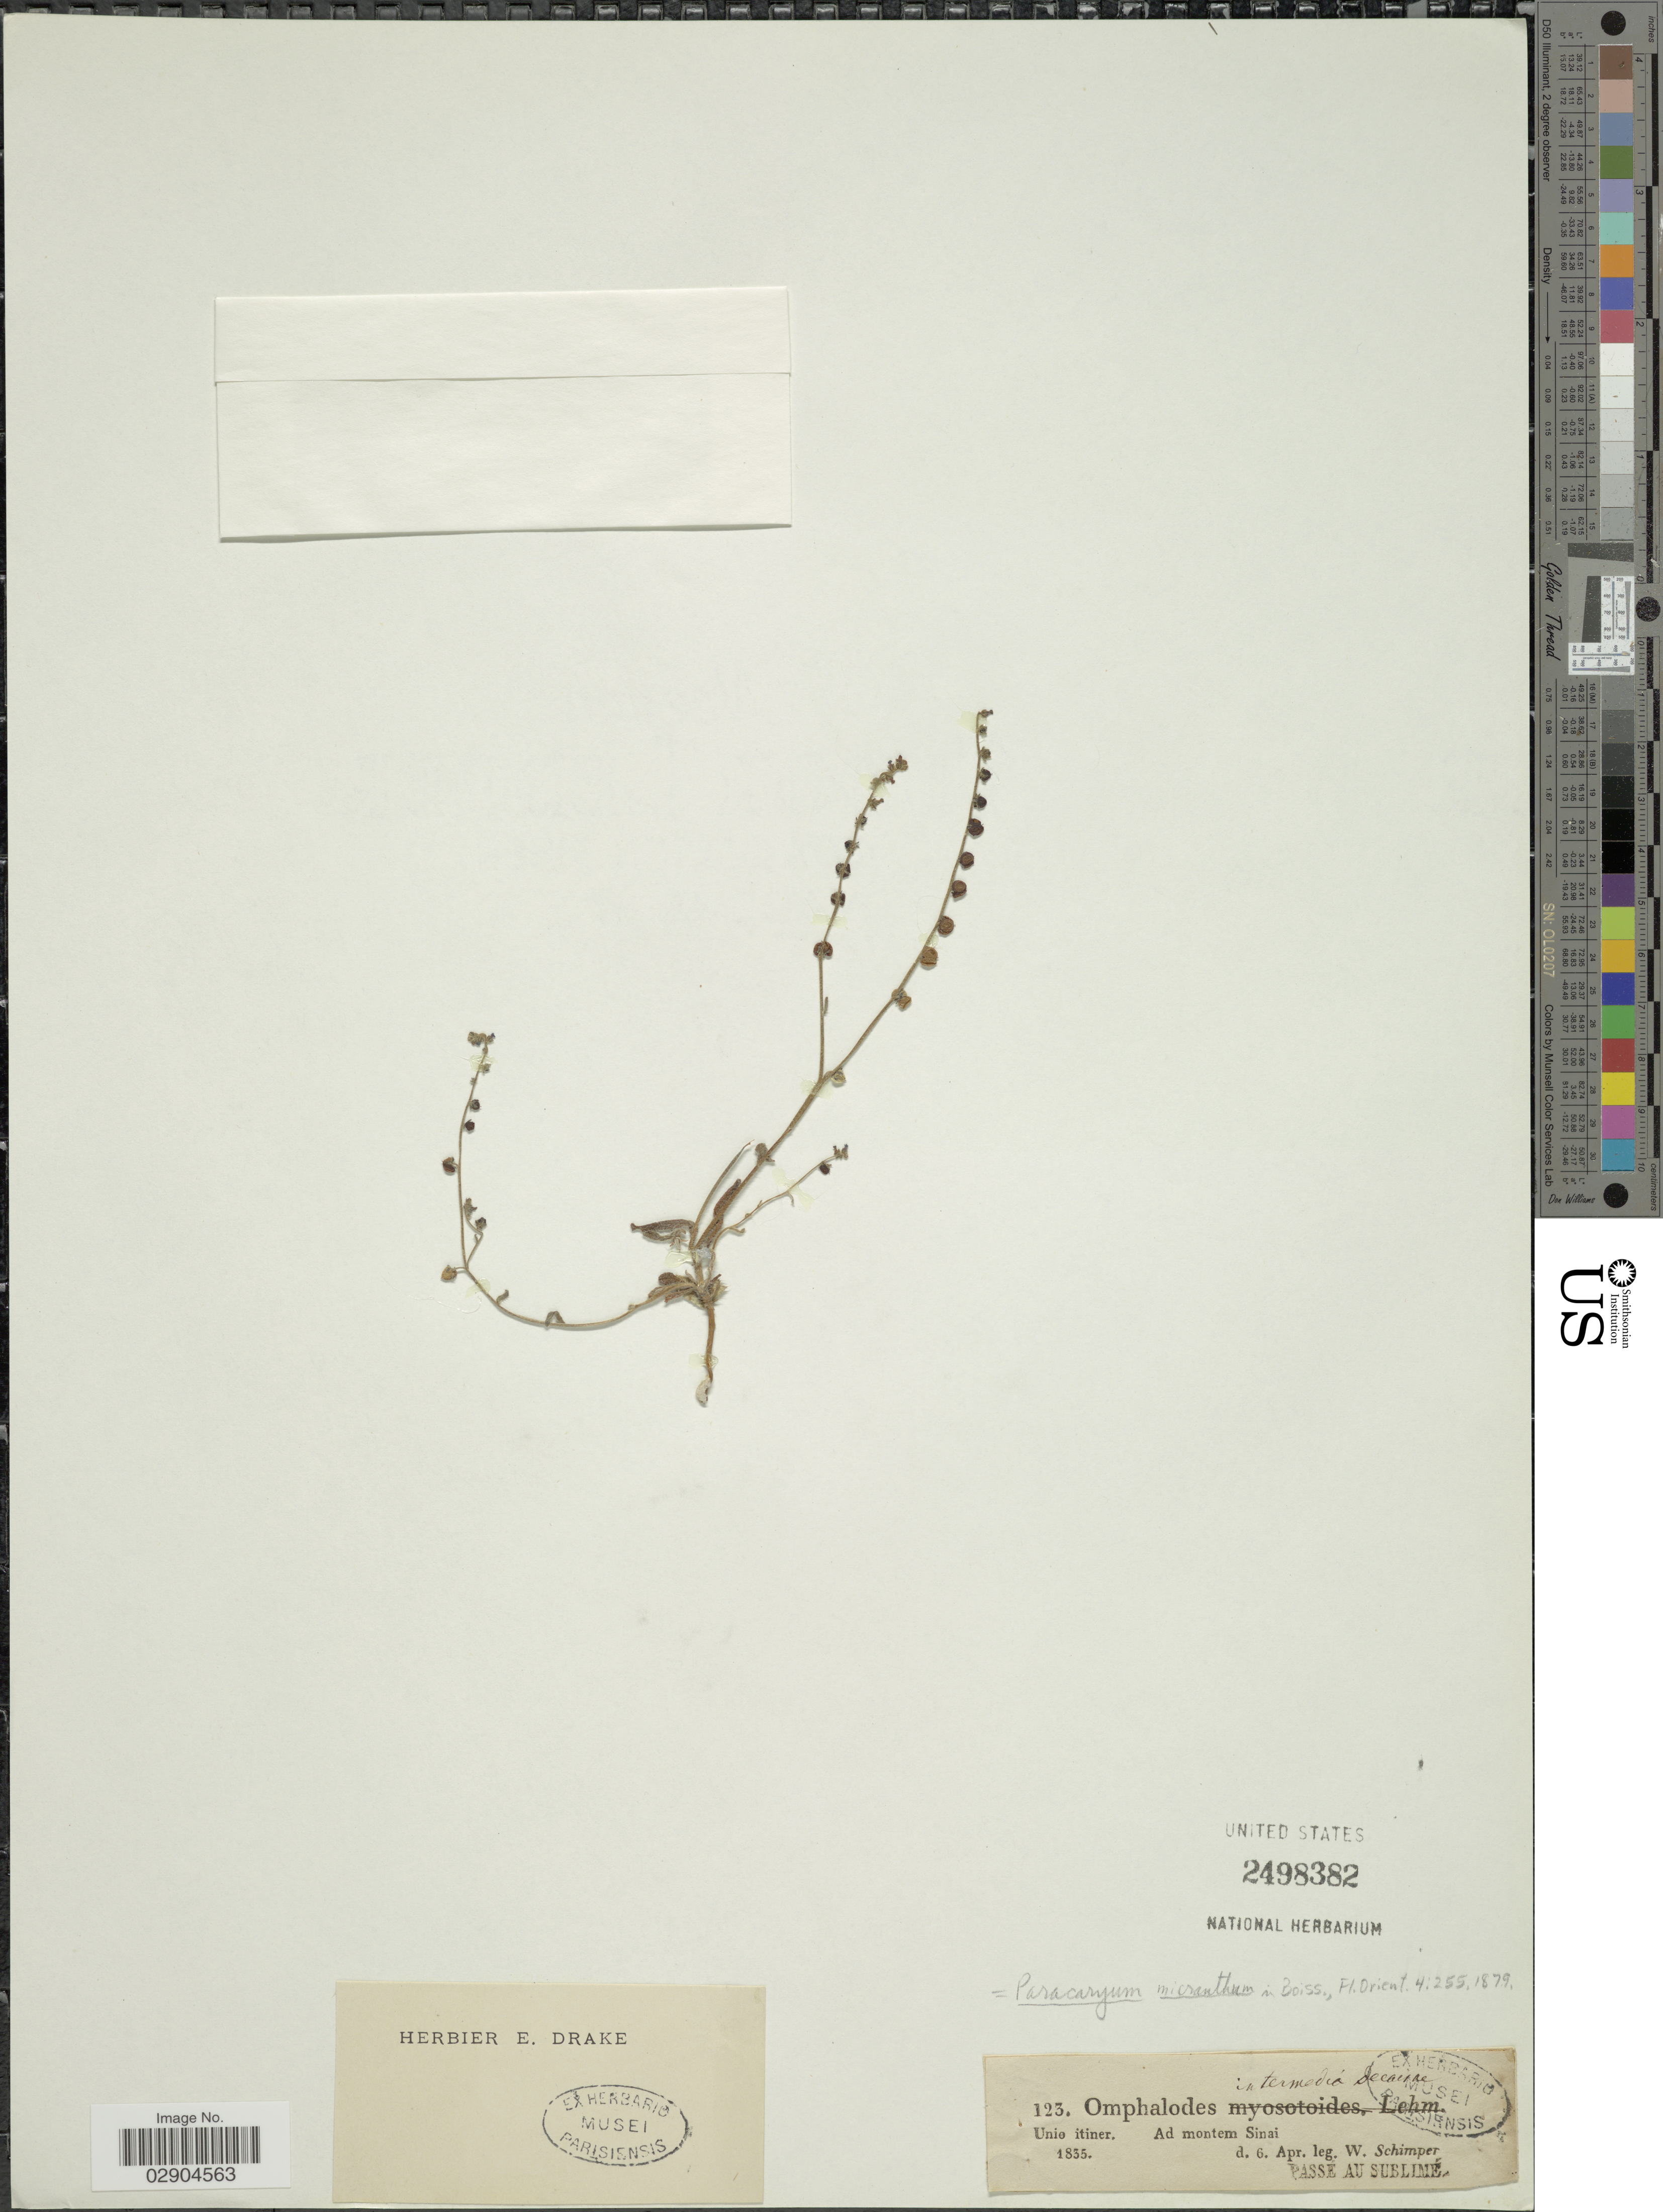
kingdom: Plantae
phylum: Tracheophyta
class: Magnoliopsida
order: Boraginales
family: Boraginaceae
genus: Paracaryum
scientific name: Paracaryum micranthum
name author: (DC.) Boiss.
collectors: W. Schimper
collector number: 123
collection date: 1835-04-06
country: Egypt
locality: Ad montem Sinai.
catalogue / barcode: US 2498382